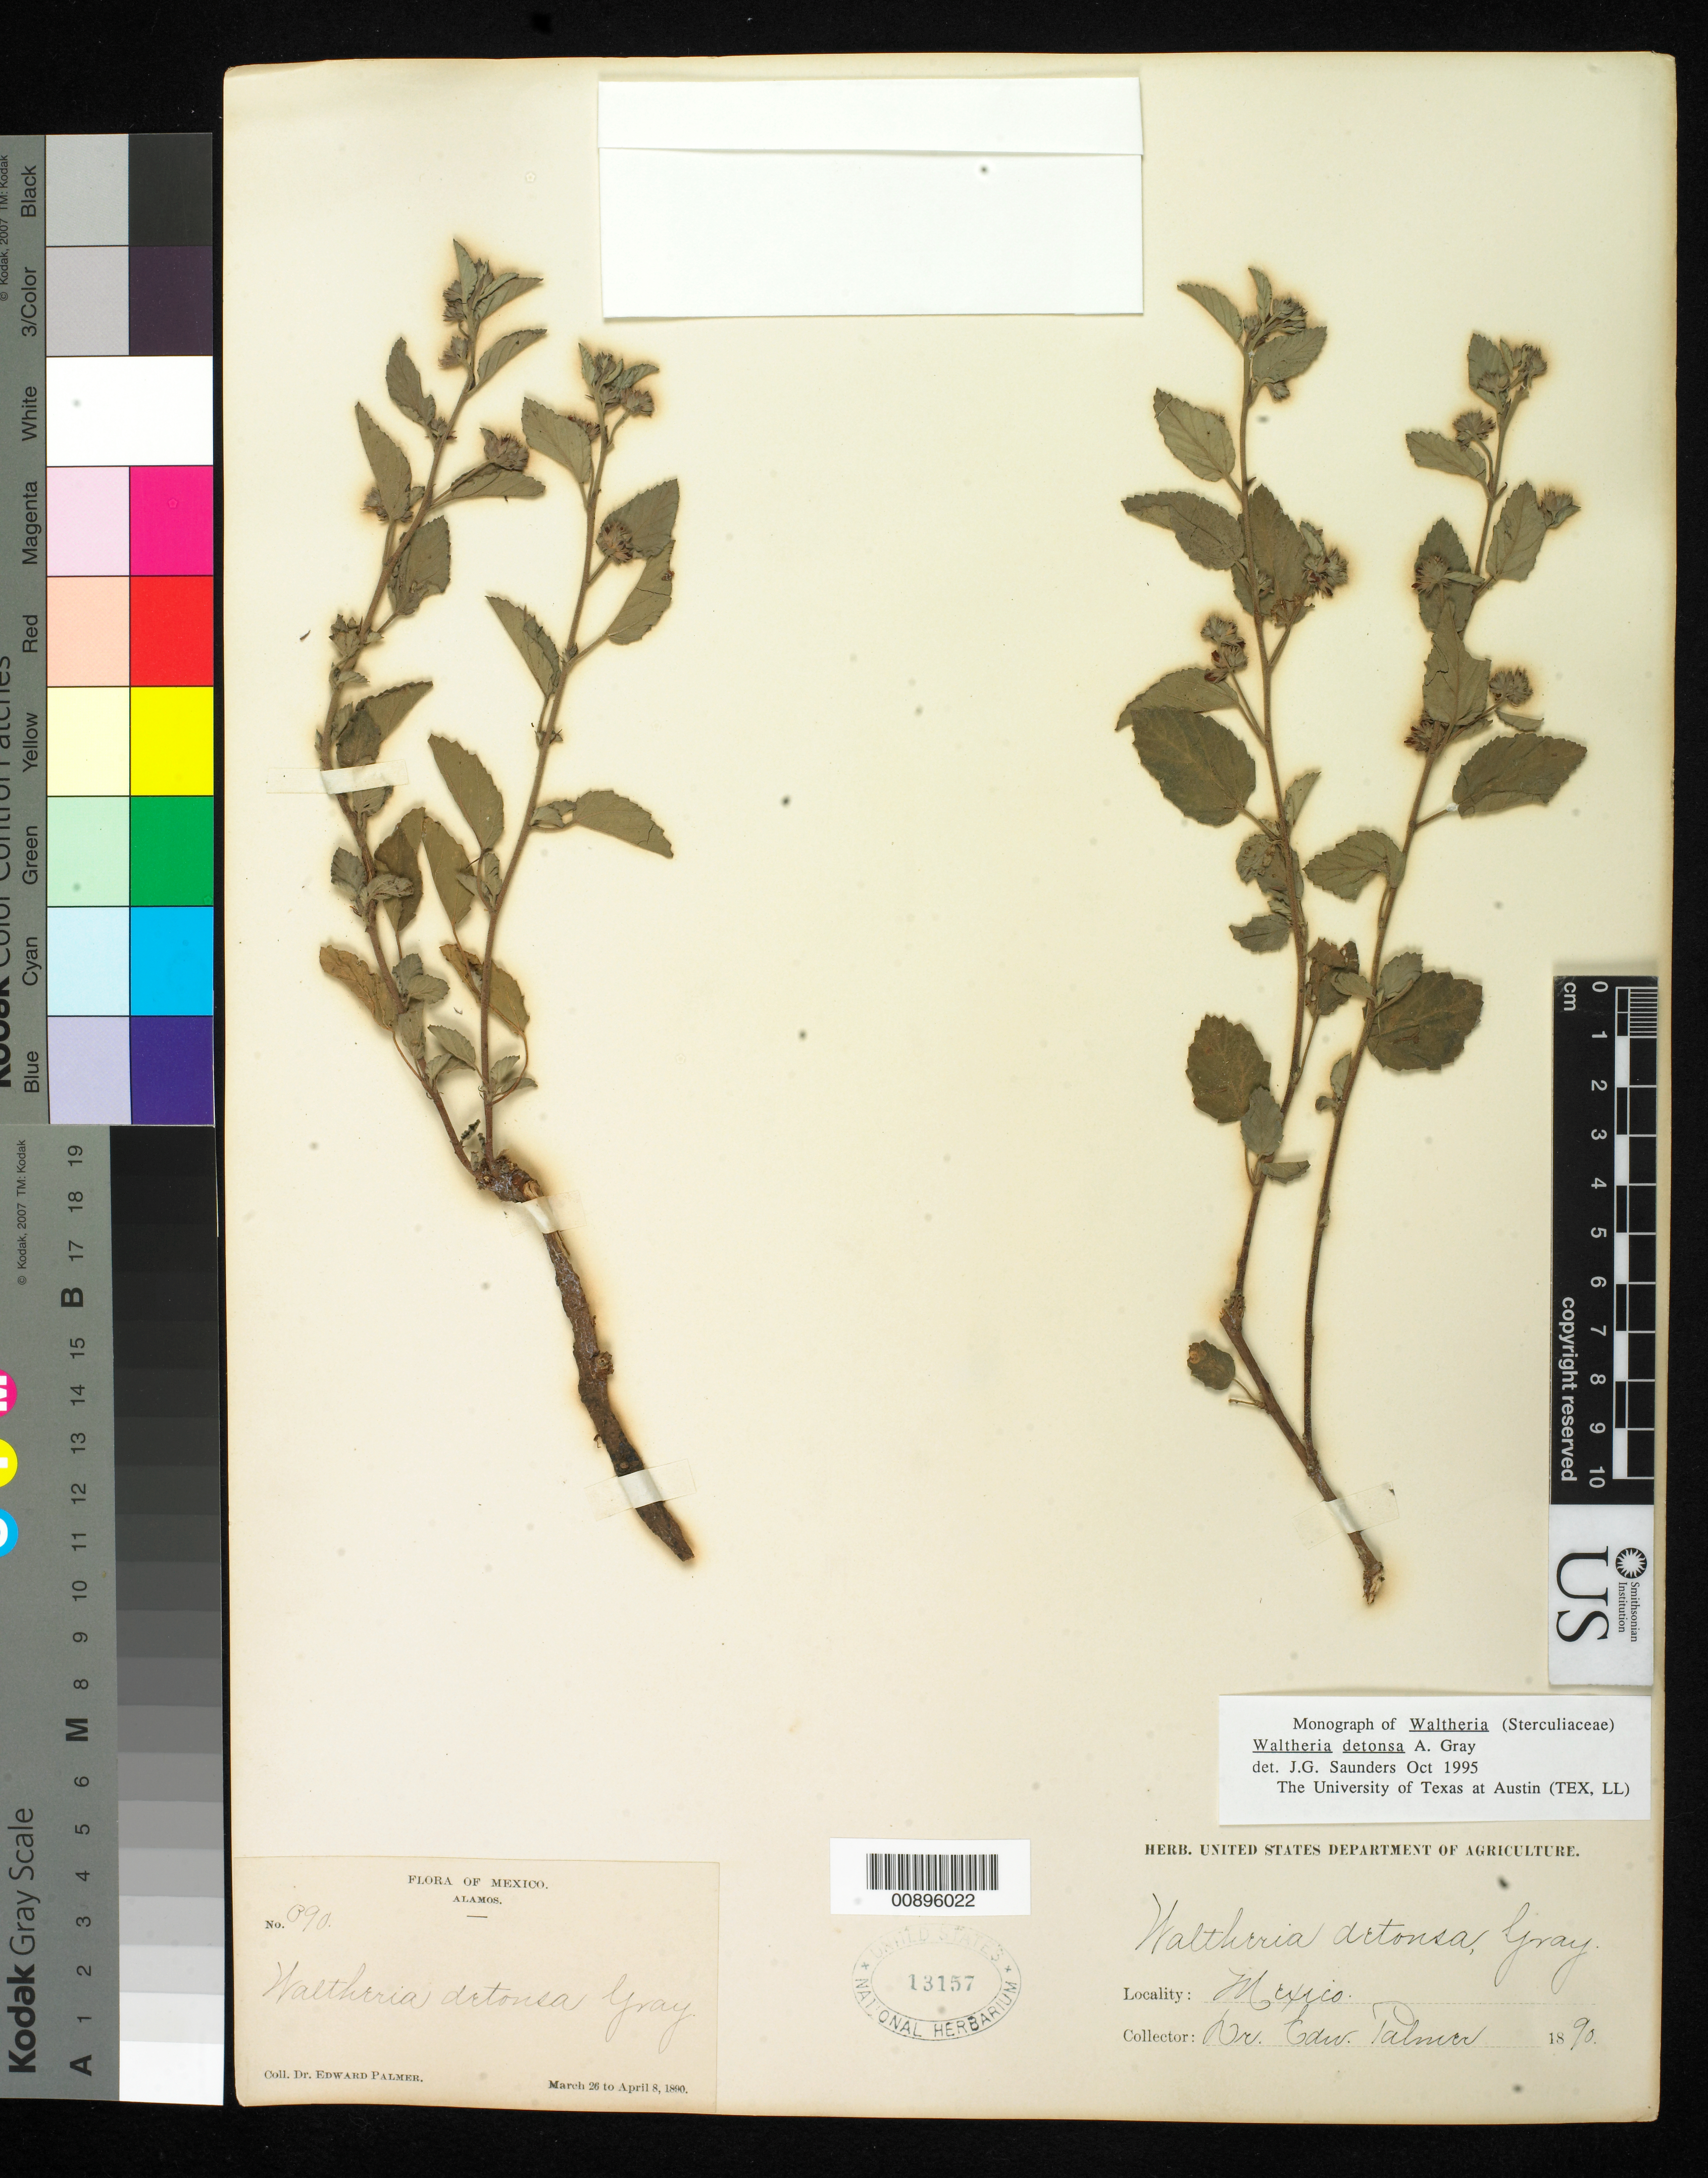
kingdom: Plantae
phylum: Tracheophyta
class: Magnoliopsida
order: Malvales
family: Malvaceae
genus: Waltheria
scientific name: Waltheria detonsa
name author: A. Gray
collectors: E. Palmer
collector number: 390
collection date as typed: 26 Mar 1890 to 08 Apr 1890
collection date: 1890-03-26/1890-04-08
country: Mexico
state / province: Sonora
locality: Alamos, Sonora.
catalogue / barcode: US 13157